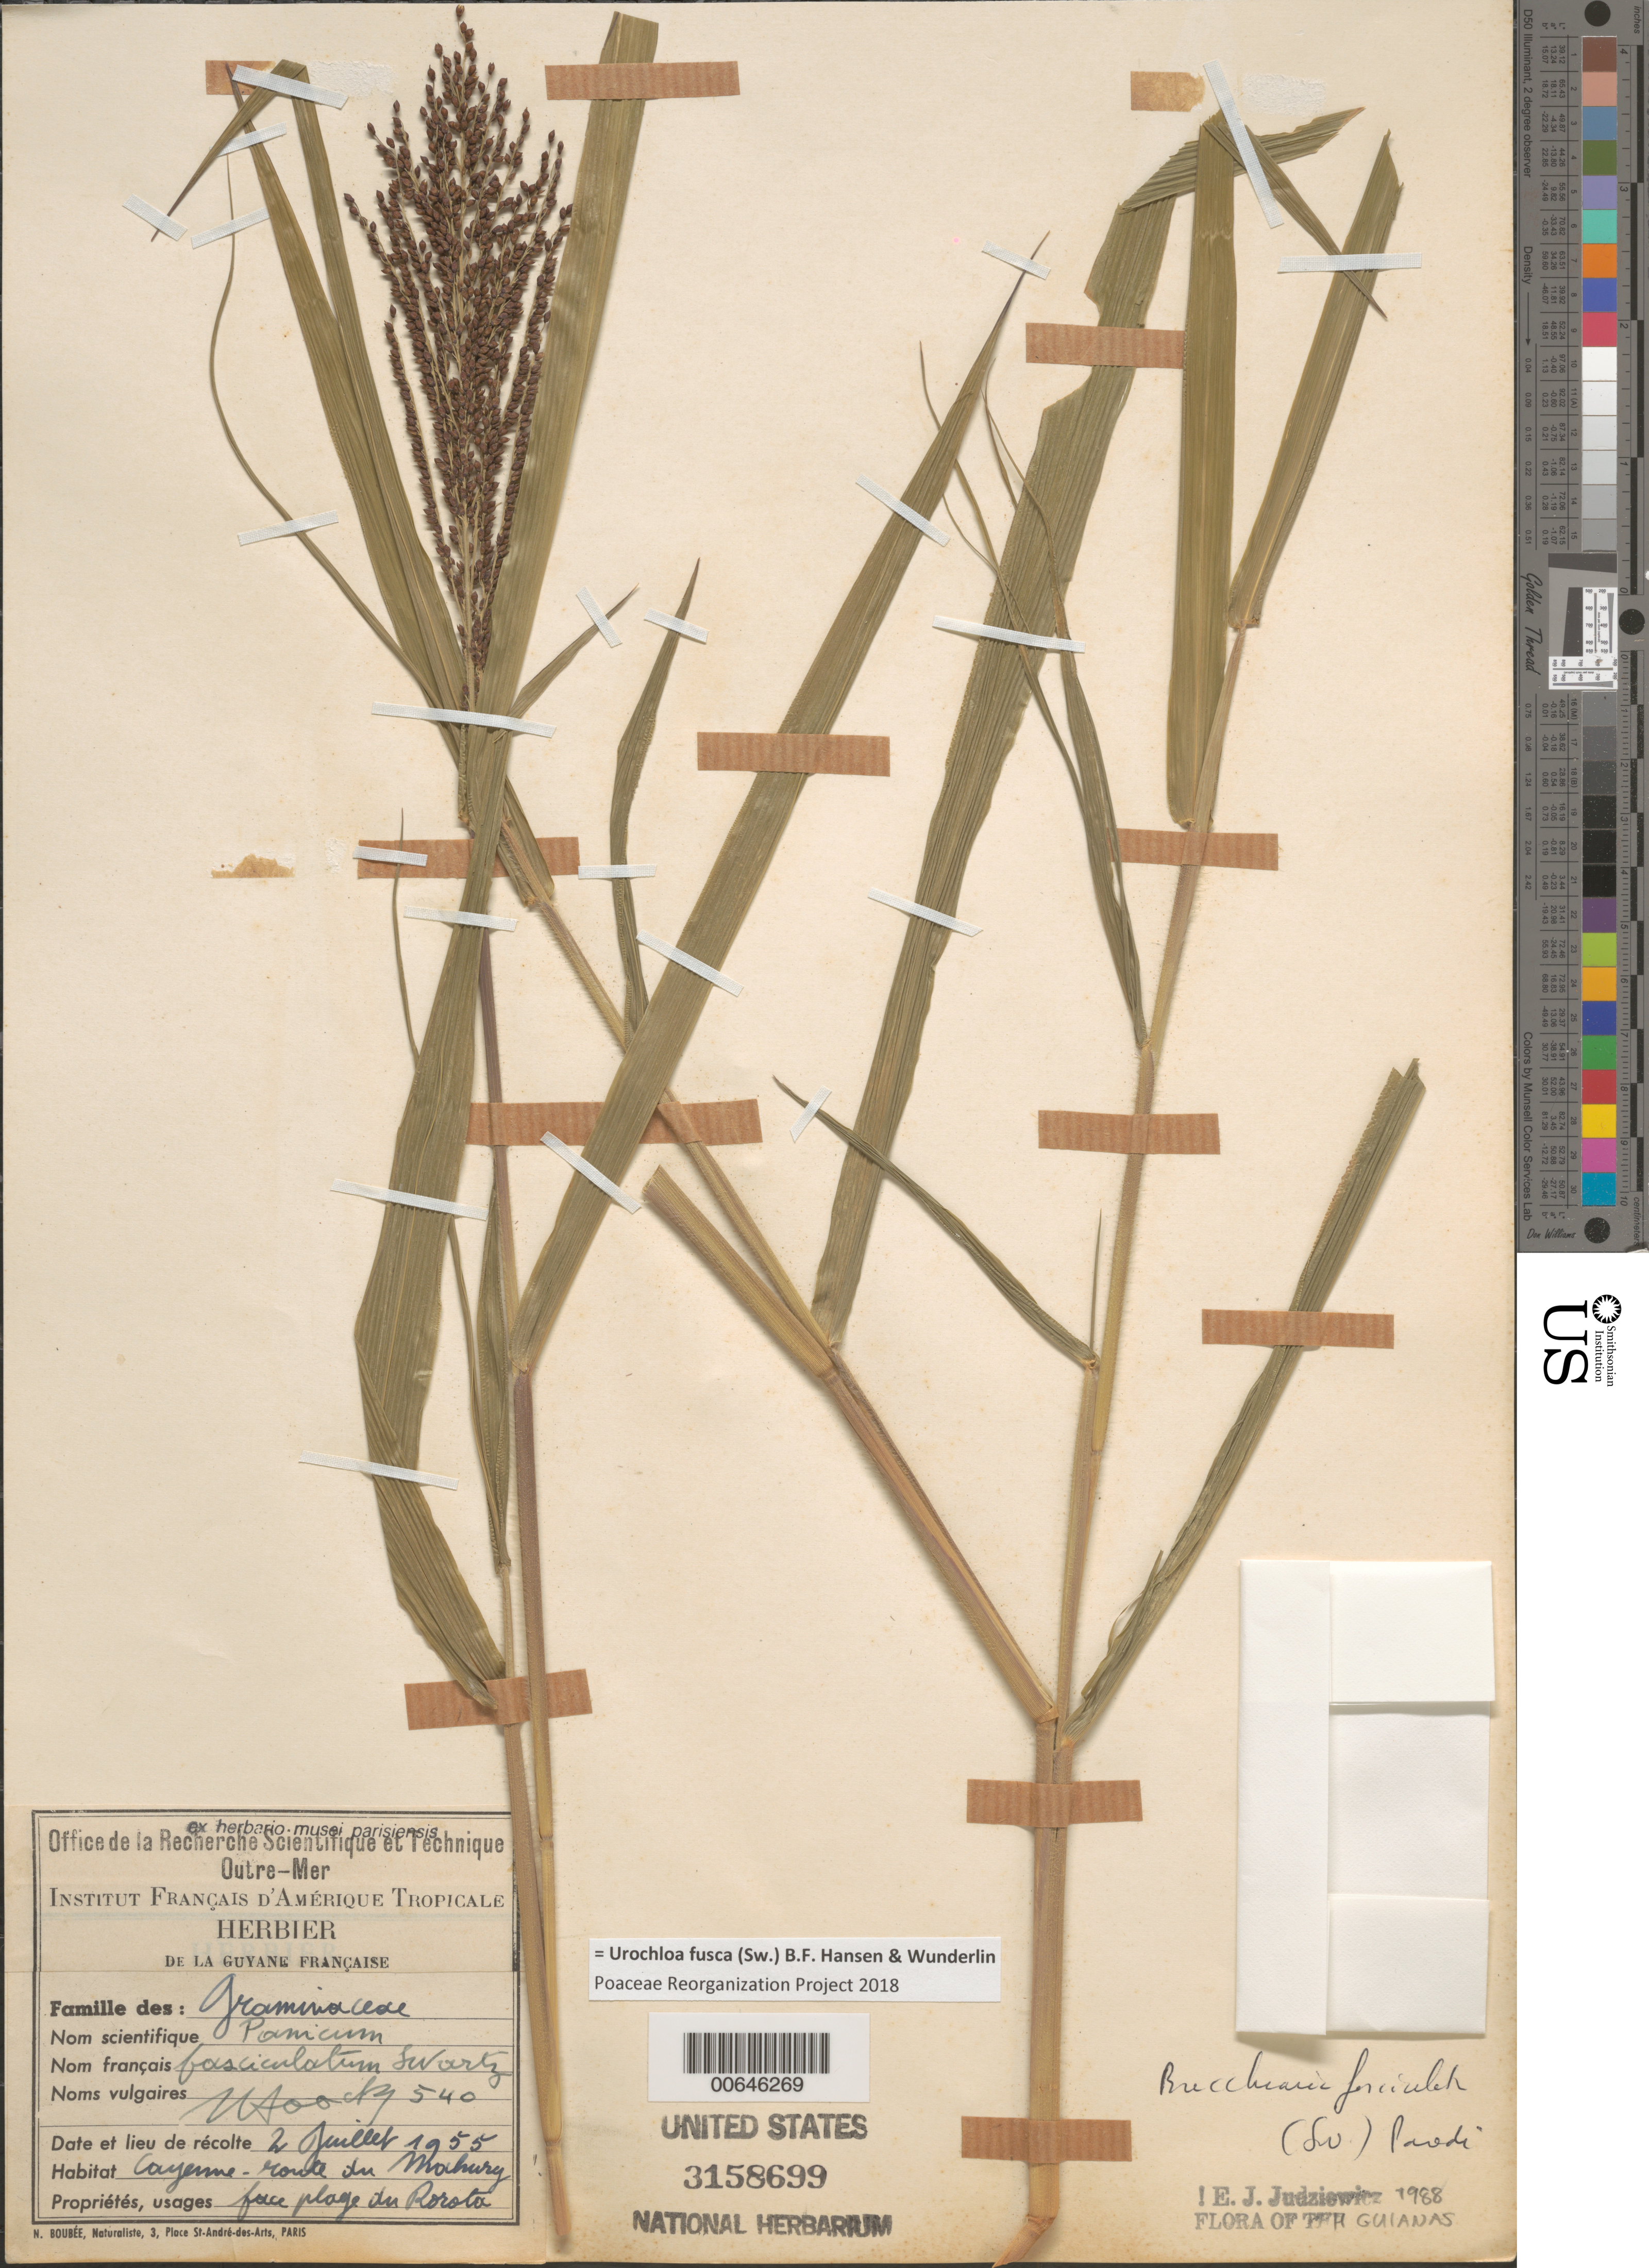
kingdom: Plantae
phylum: Tracheophyta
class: Liliopsida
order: Poales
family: Poaceae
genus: Brachiaria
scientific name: Brachiaria fasciculata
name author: (Sw.) Parodi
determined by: Judziewicz, E. J.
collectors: J. Hoock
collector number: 540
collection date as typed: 2-Jul-55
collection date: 1955-07-02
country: French Guiana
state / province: Cayenne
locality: Cayenne, Route du Mahury, face plage du Rorota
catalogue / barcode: US 3158699